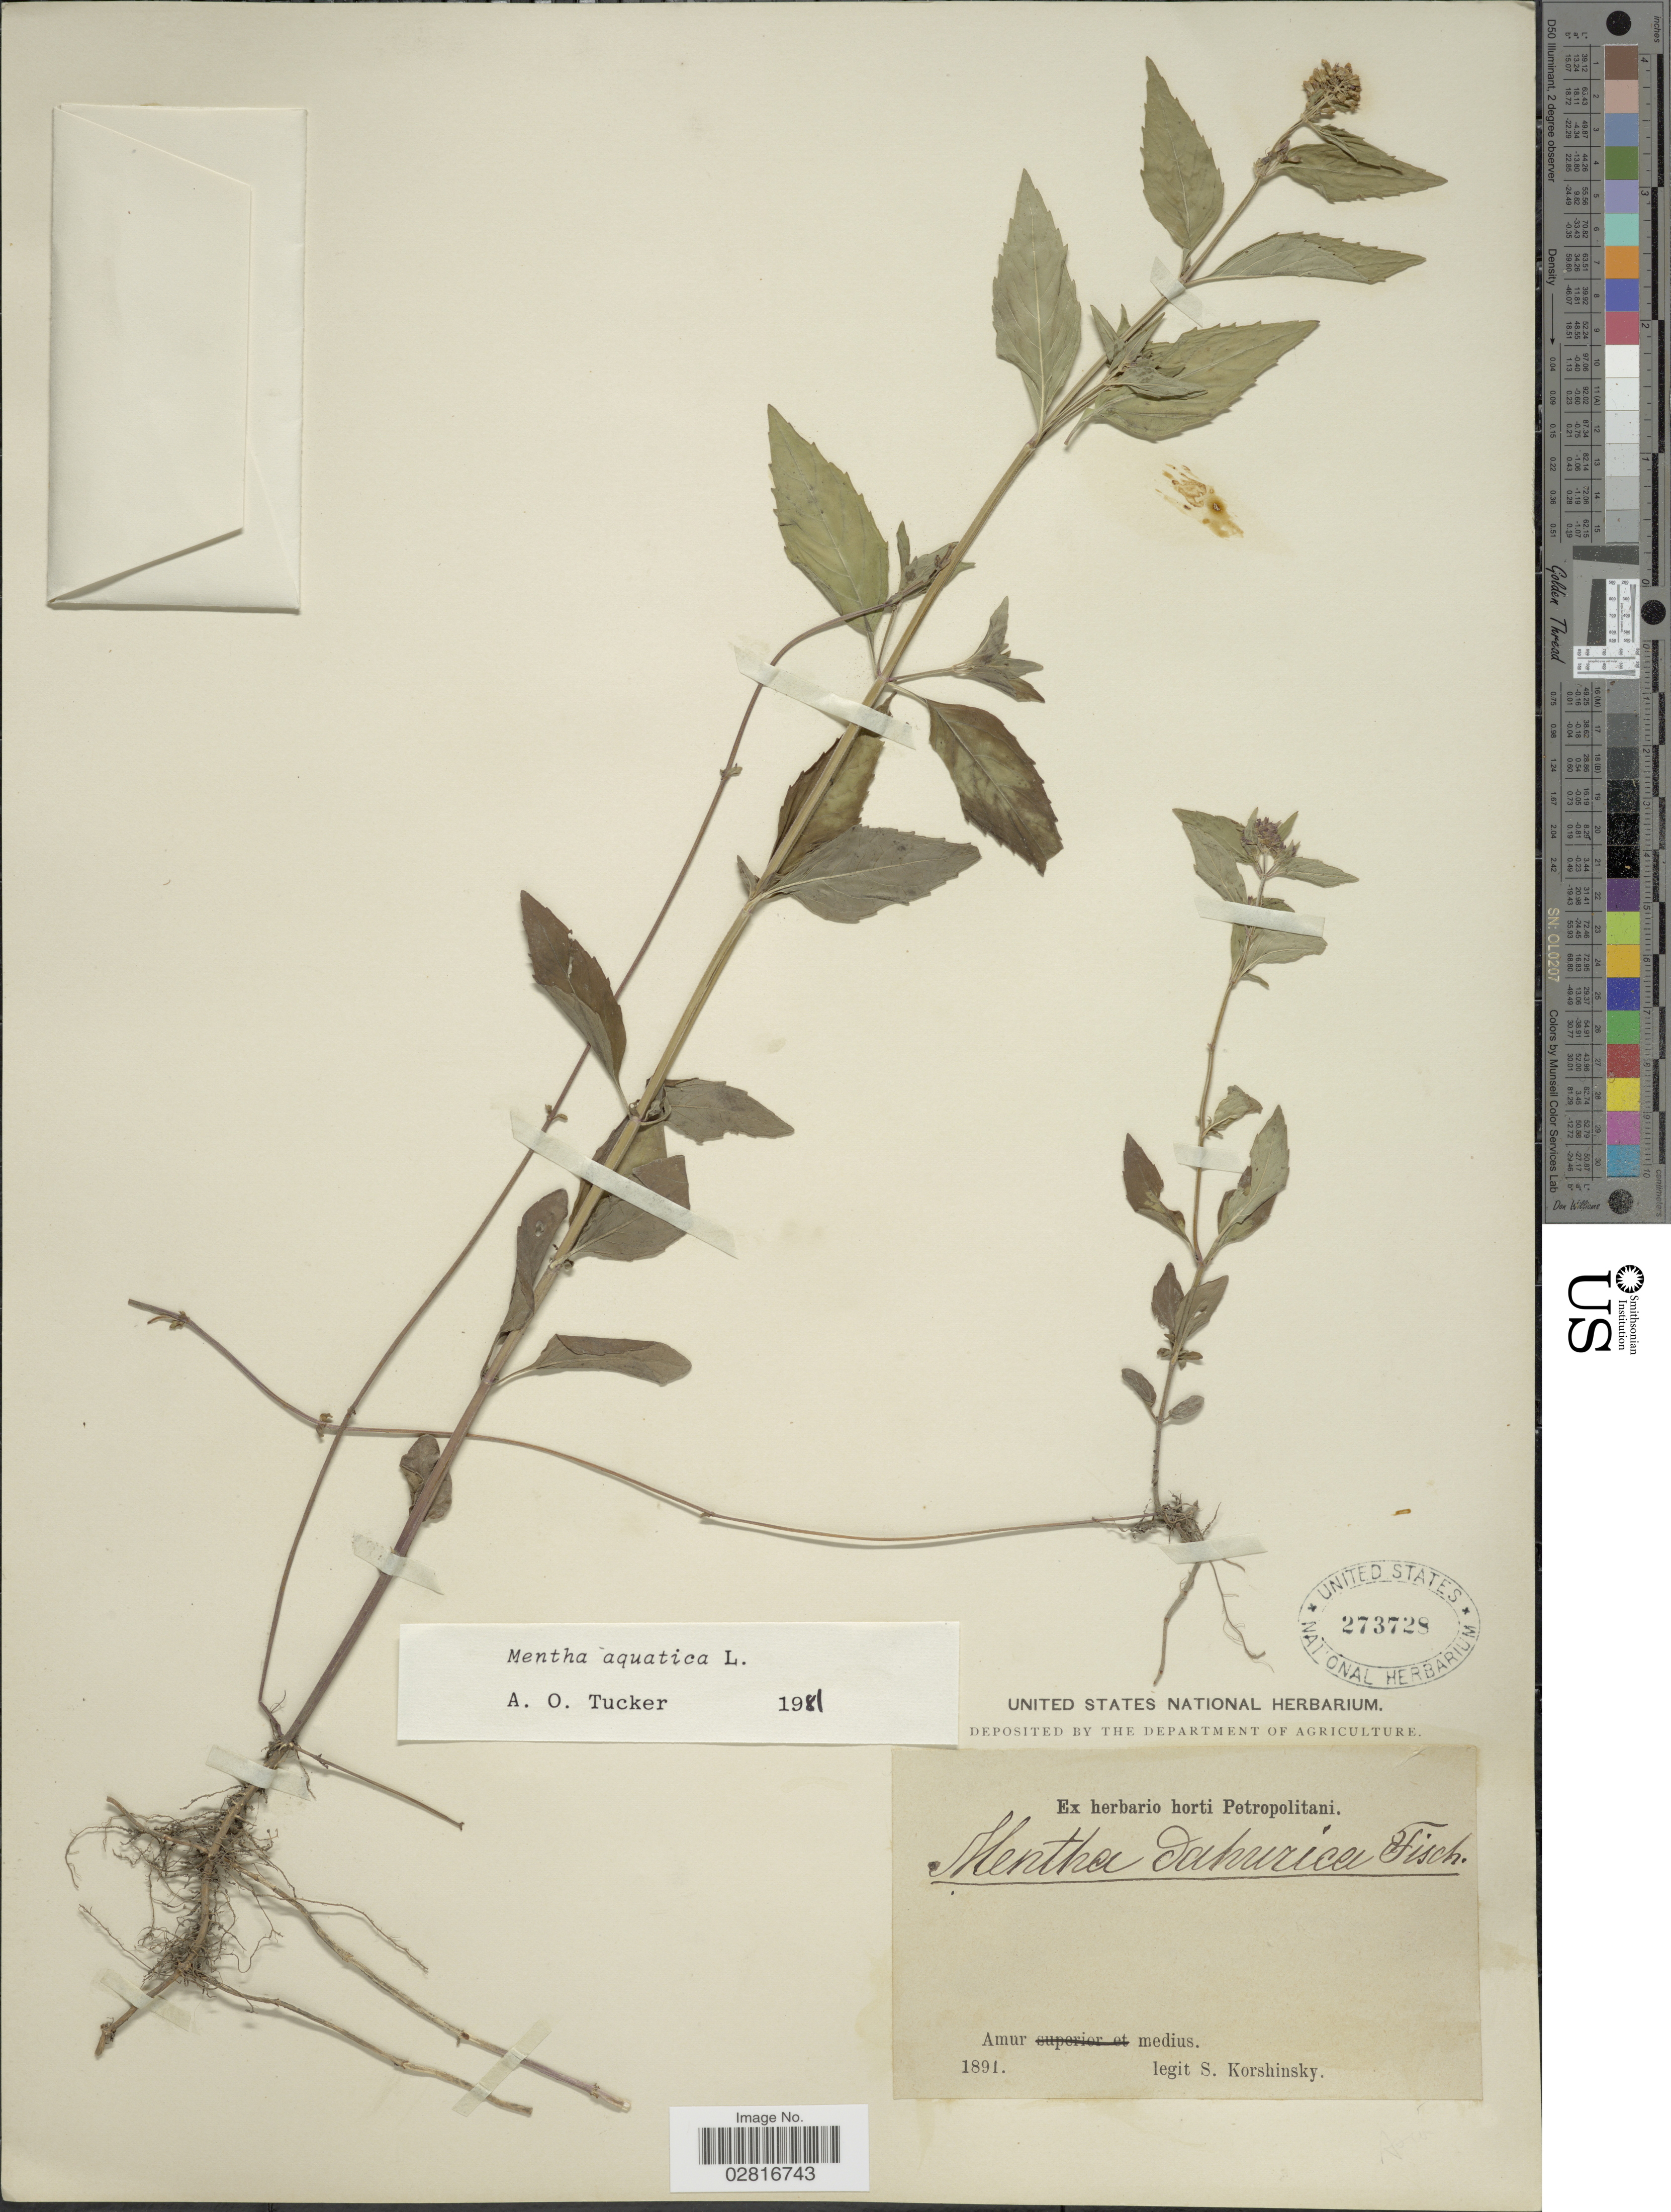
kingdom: Plantae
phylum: Tracheophyta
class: Magnoliopsida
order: Lamiales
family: Lamiaceae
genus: Mentha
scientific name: Mentha aquatica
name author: L.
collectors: S. I. Korshinsky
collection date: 1891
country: Russian Federation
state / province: Amur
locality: Amur medius.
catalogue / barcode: US 273728